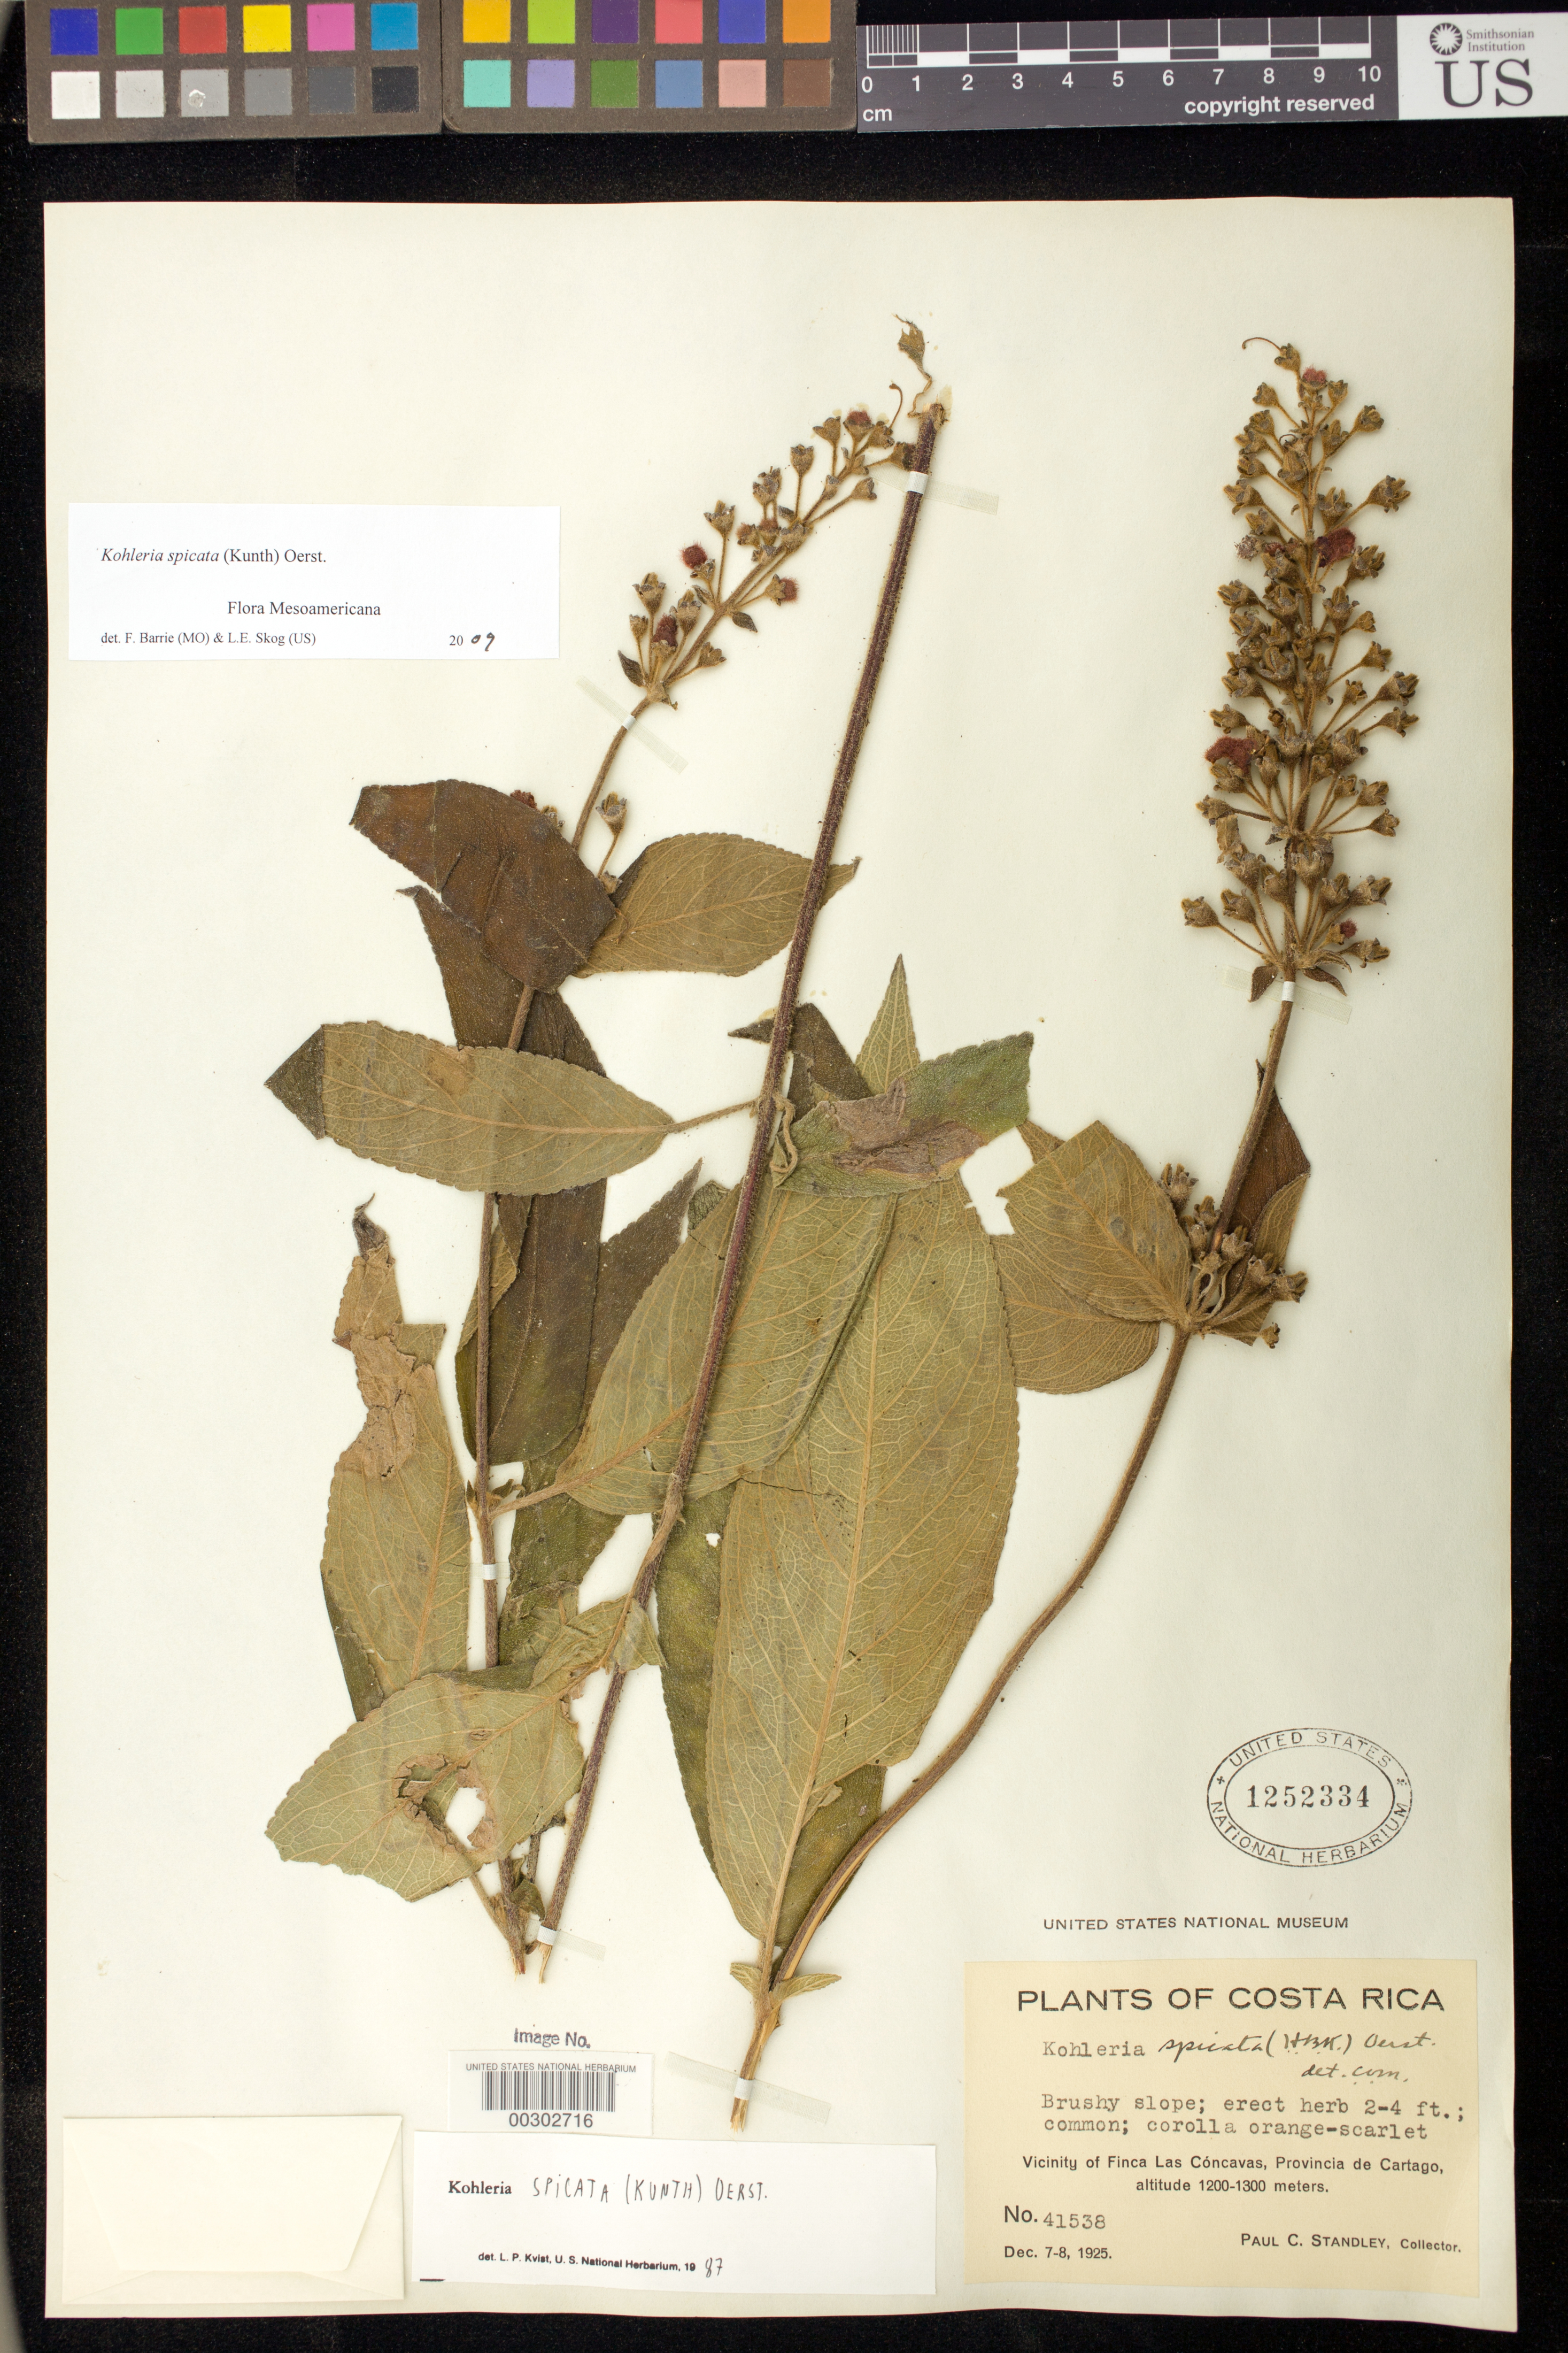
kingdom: Plantae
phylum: Tracheophyta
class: Magnoliopsida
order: Lamiales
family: Gesneriaceae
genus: Kohleria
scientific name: Kohleria spicata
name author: (Kunth) Oerst.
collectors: P. C. Standley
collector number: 41538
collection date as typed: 7-8 Dec 1925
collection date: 1925-12-07/1925-12-08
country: Costa Rica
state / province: Cartago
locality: Vicinity of Finca las Concavas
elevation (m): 1200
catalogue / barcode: US 1252334